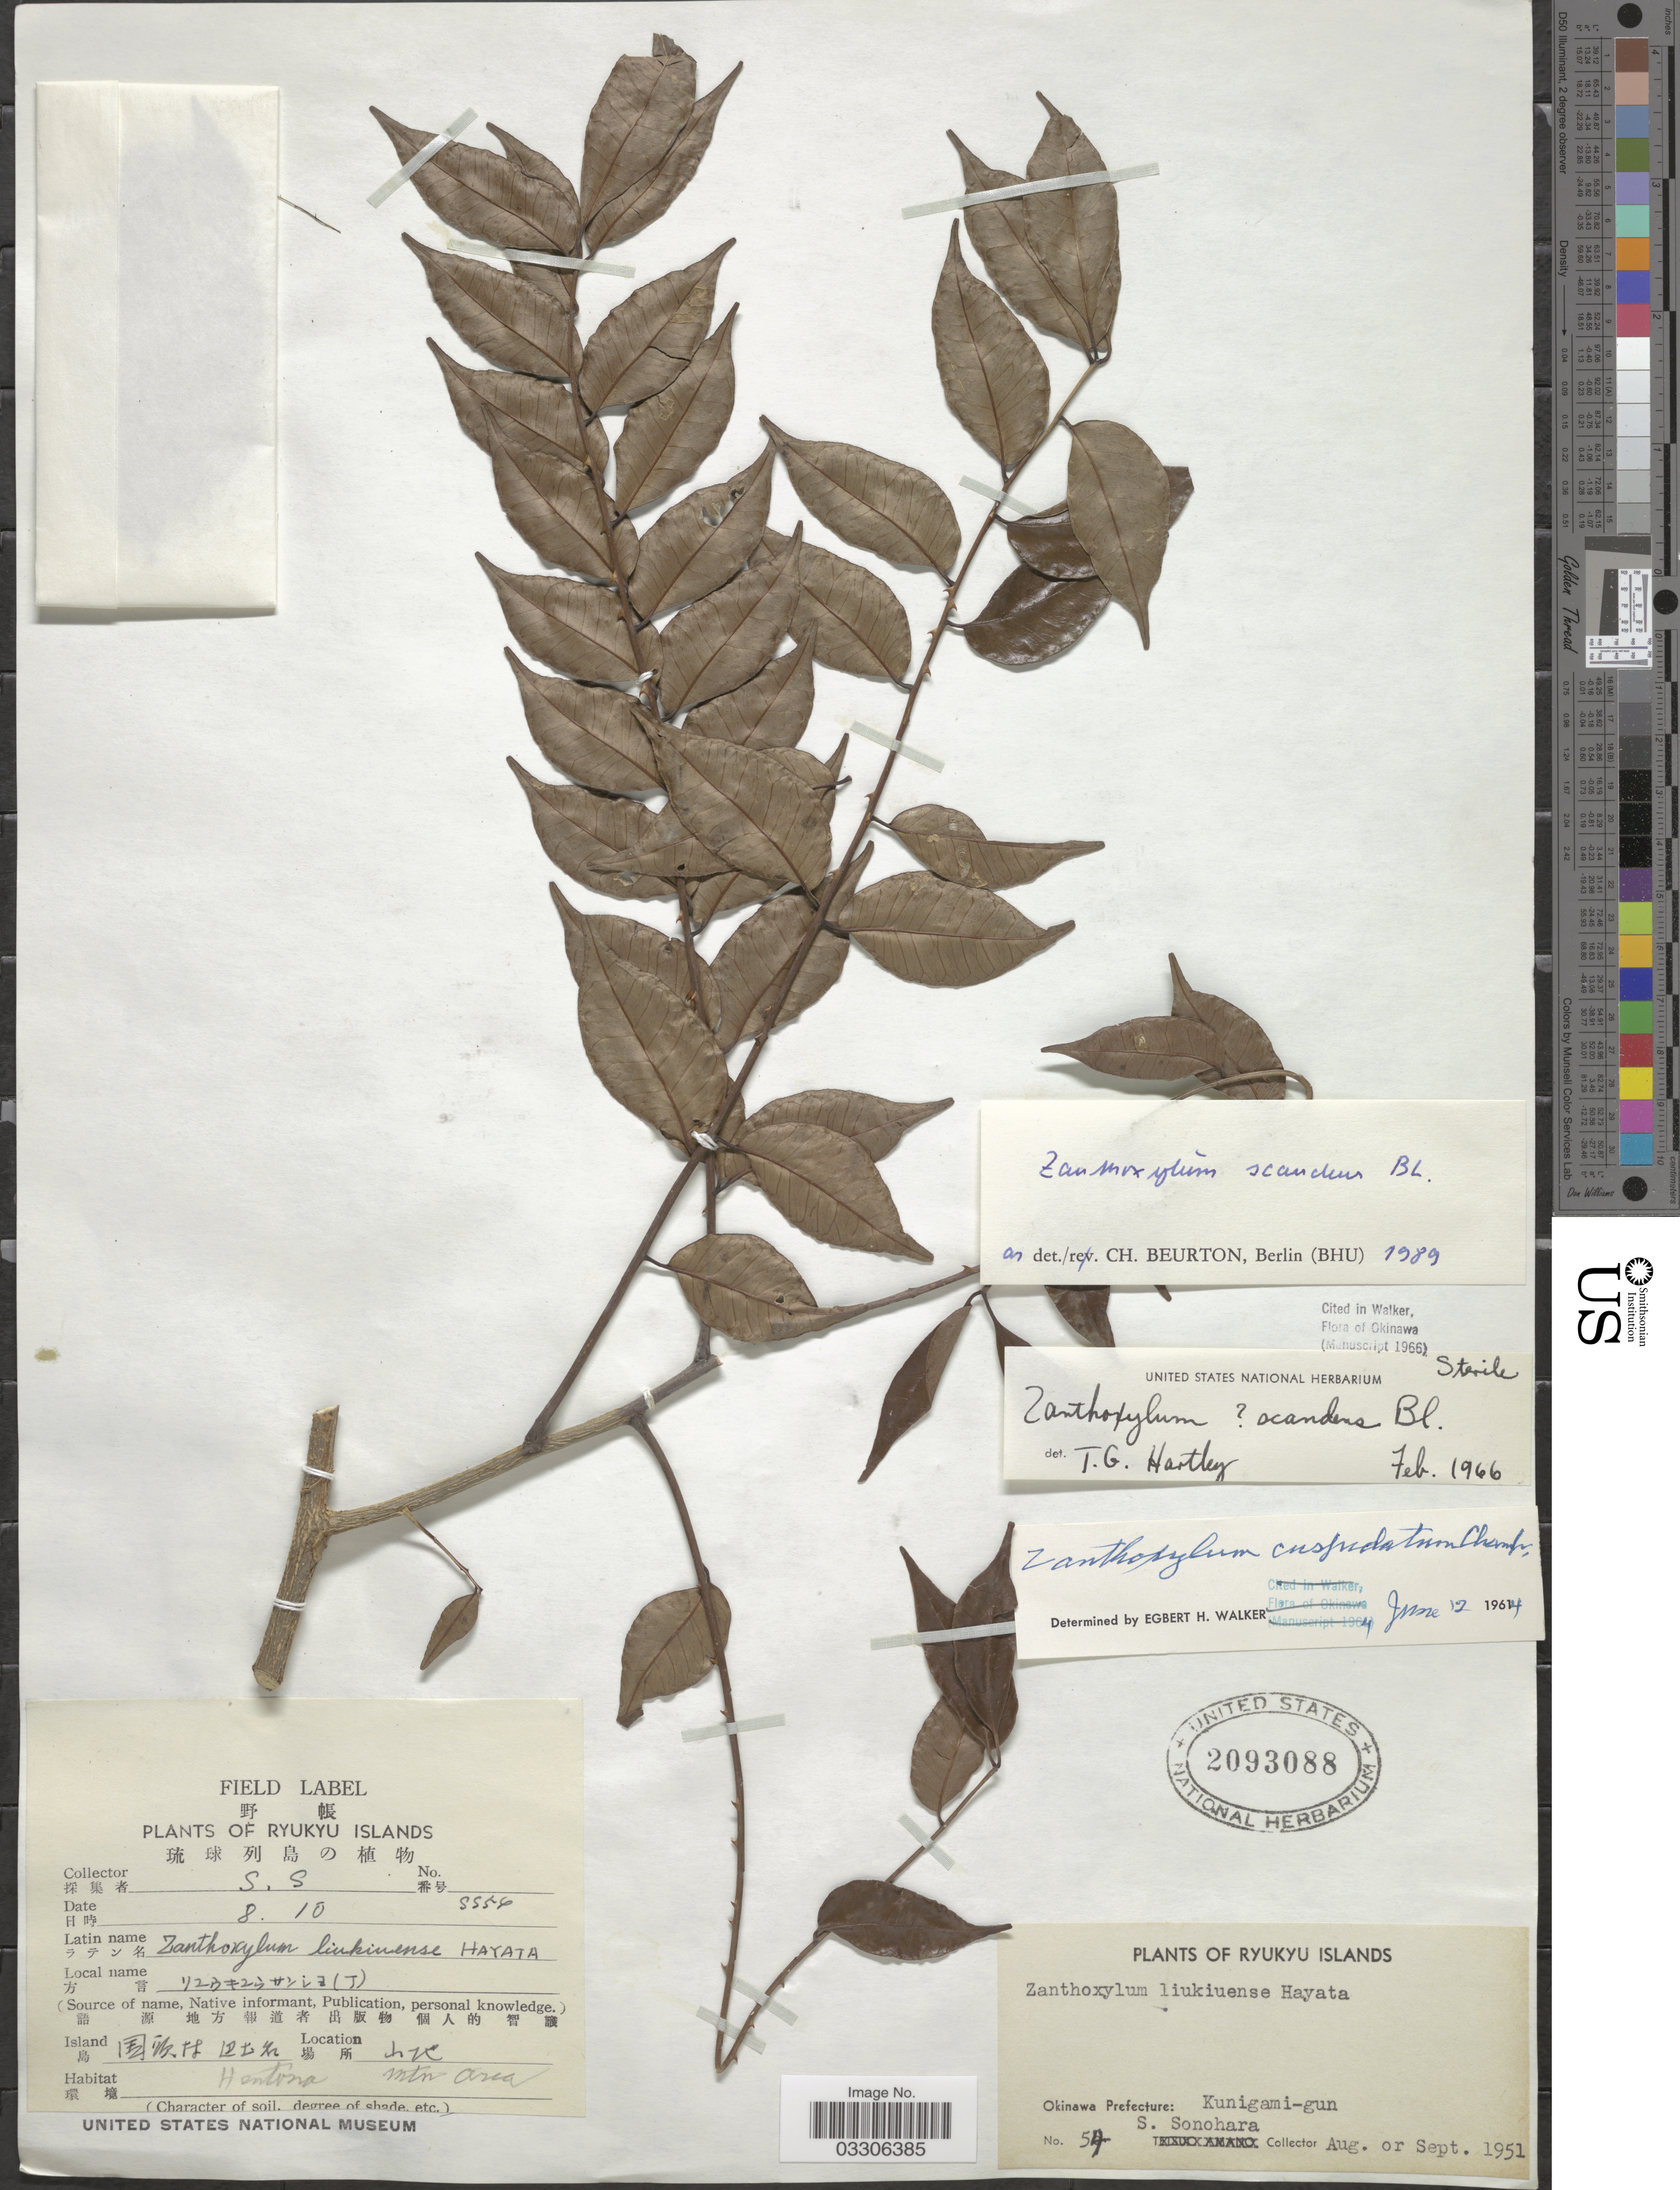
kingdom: Plantae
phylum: Tracheophyta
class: Magnoliopsida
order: Sapindales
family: Rutaceae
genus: Zanthoxylum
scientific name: Zanthoxylum scandens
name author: Blume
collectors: S. Sonohara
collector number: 54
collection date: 1951-08-10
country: Japan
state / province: Okinawa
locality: Ryukyu Islands. Okinawa Prefecture: Kunigami-gun. X.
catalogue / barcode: US 2093088